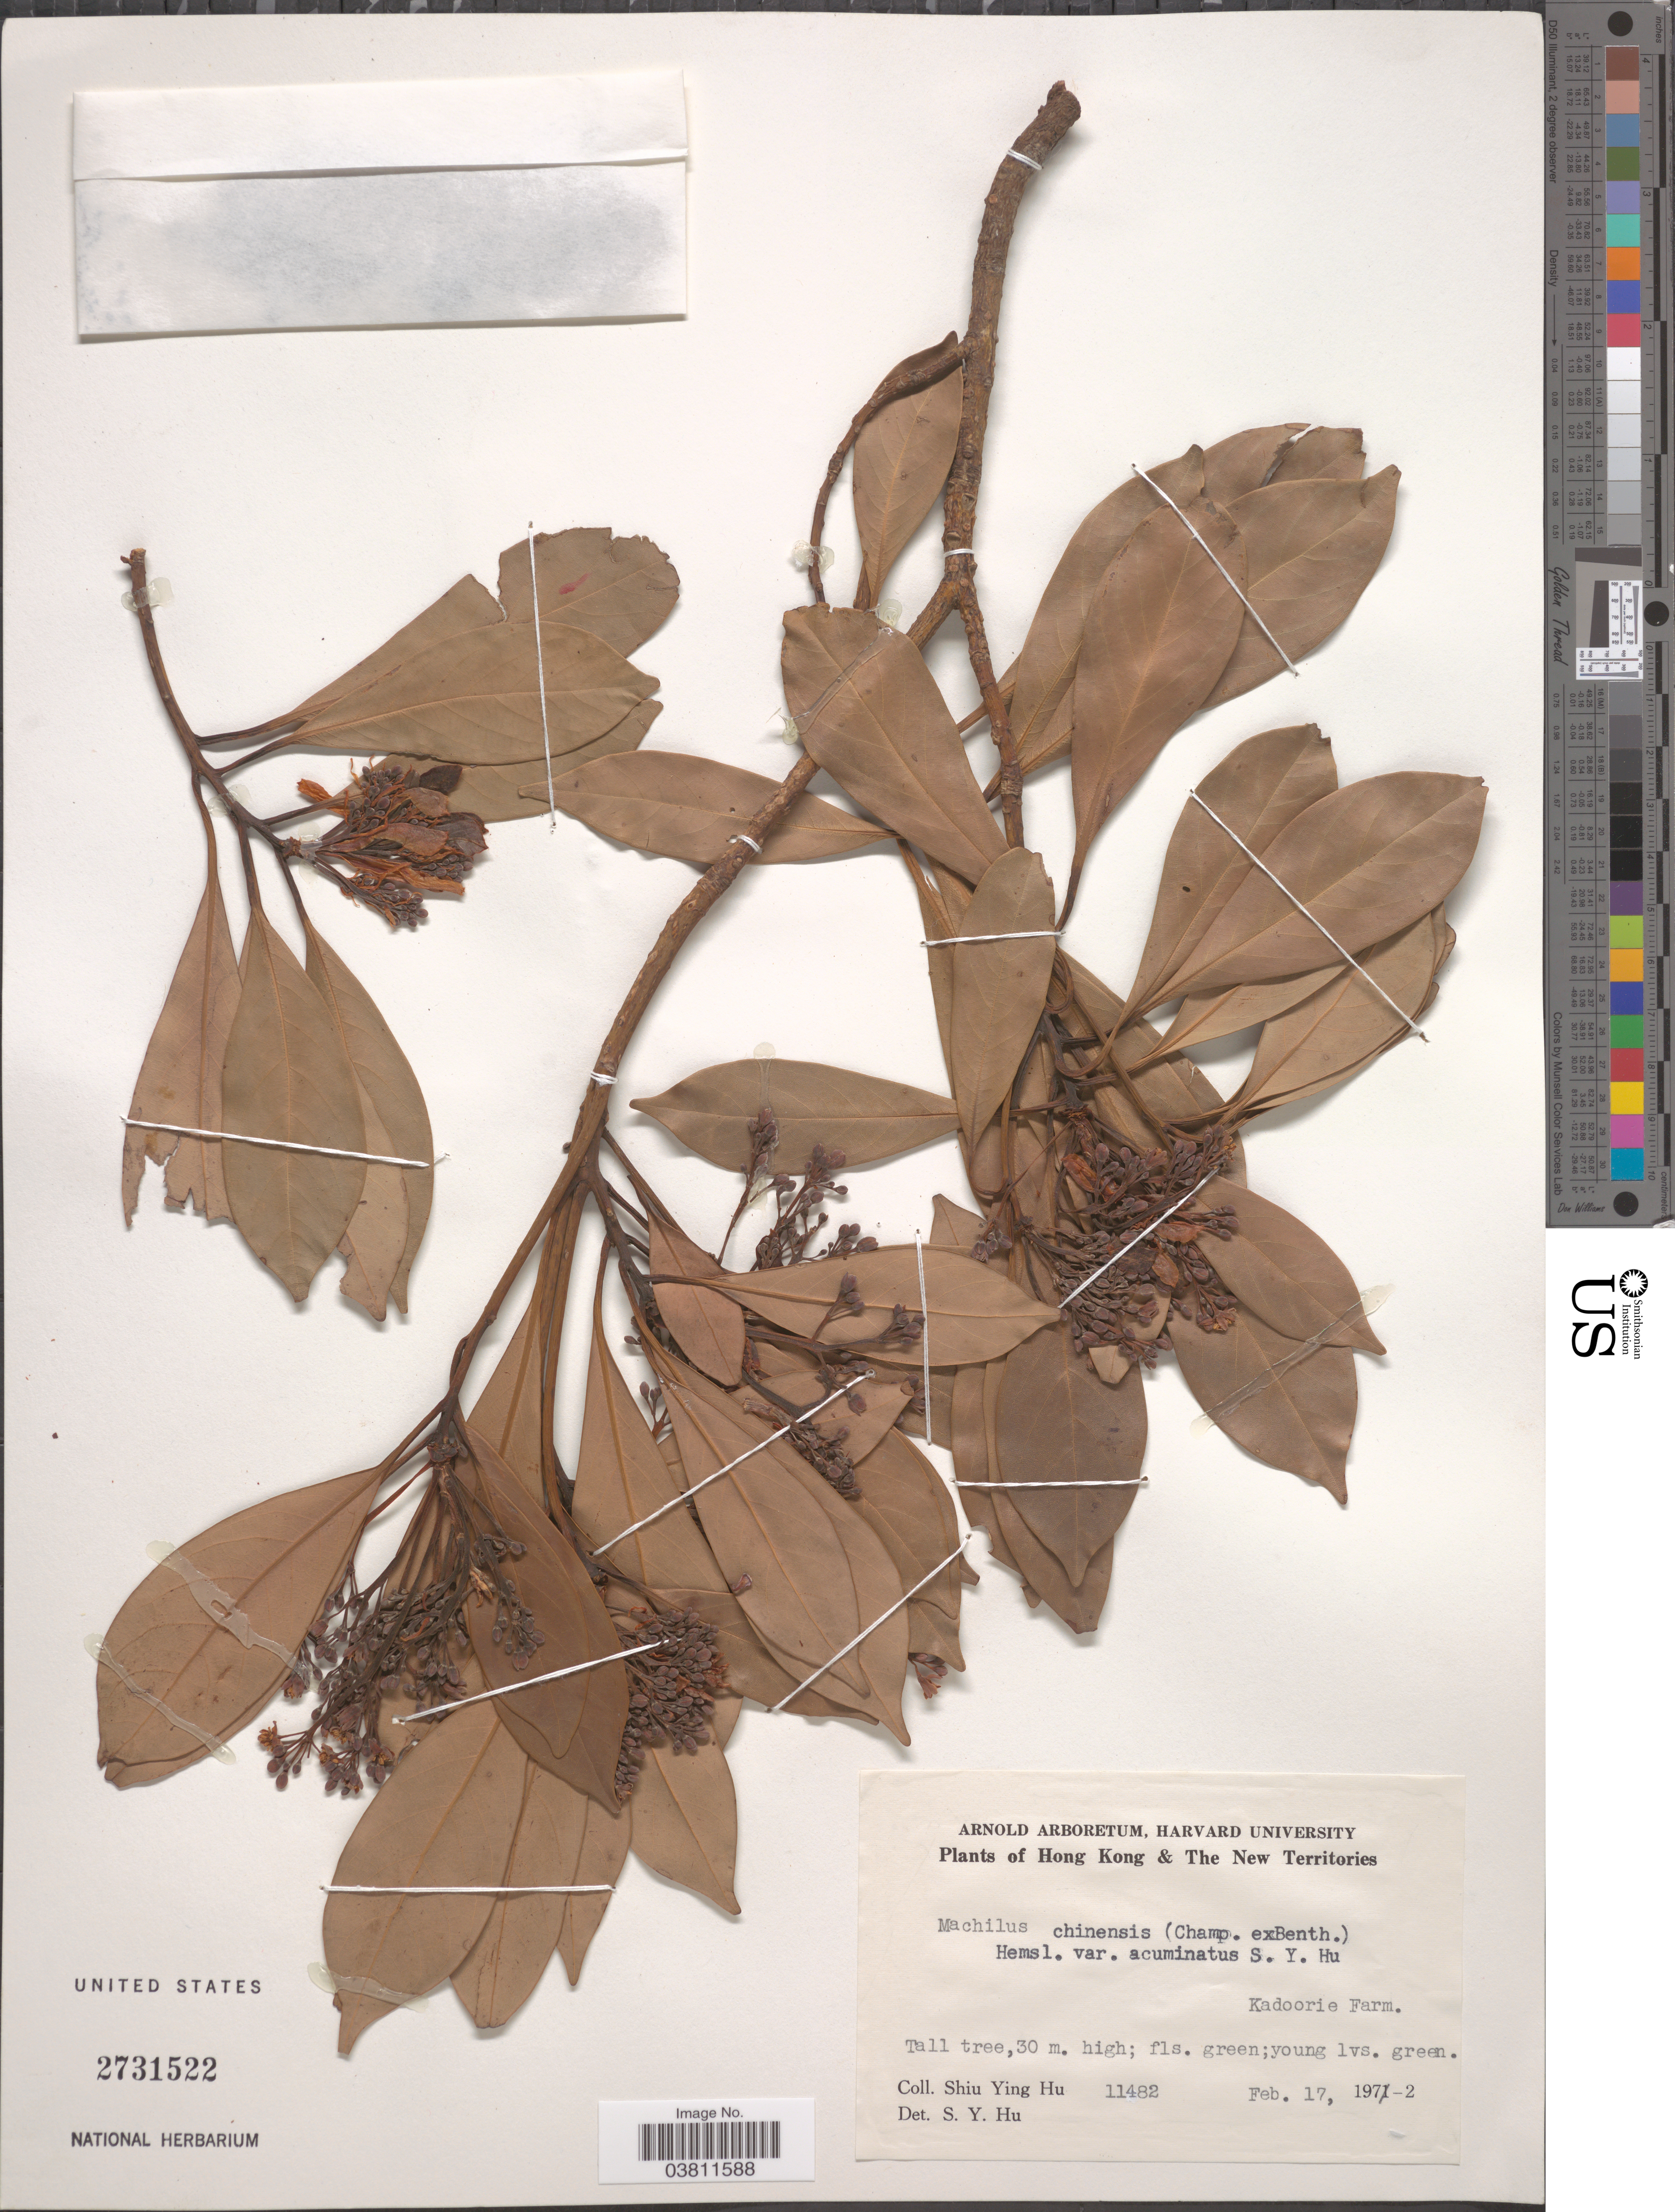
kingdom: Plantae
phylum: Tracheophyta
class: Magnoliopsida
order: Laurales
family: Lauraceae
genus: Machilus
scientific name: Machilus chinensis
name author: (Benth.) Hemsl.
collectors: S. Y. Hu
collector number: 11482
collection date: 1972-02-17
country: China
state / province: Hong Kong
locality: The New Territories. Kadoorie Farm.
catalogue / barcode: US 2731522